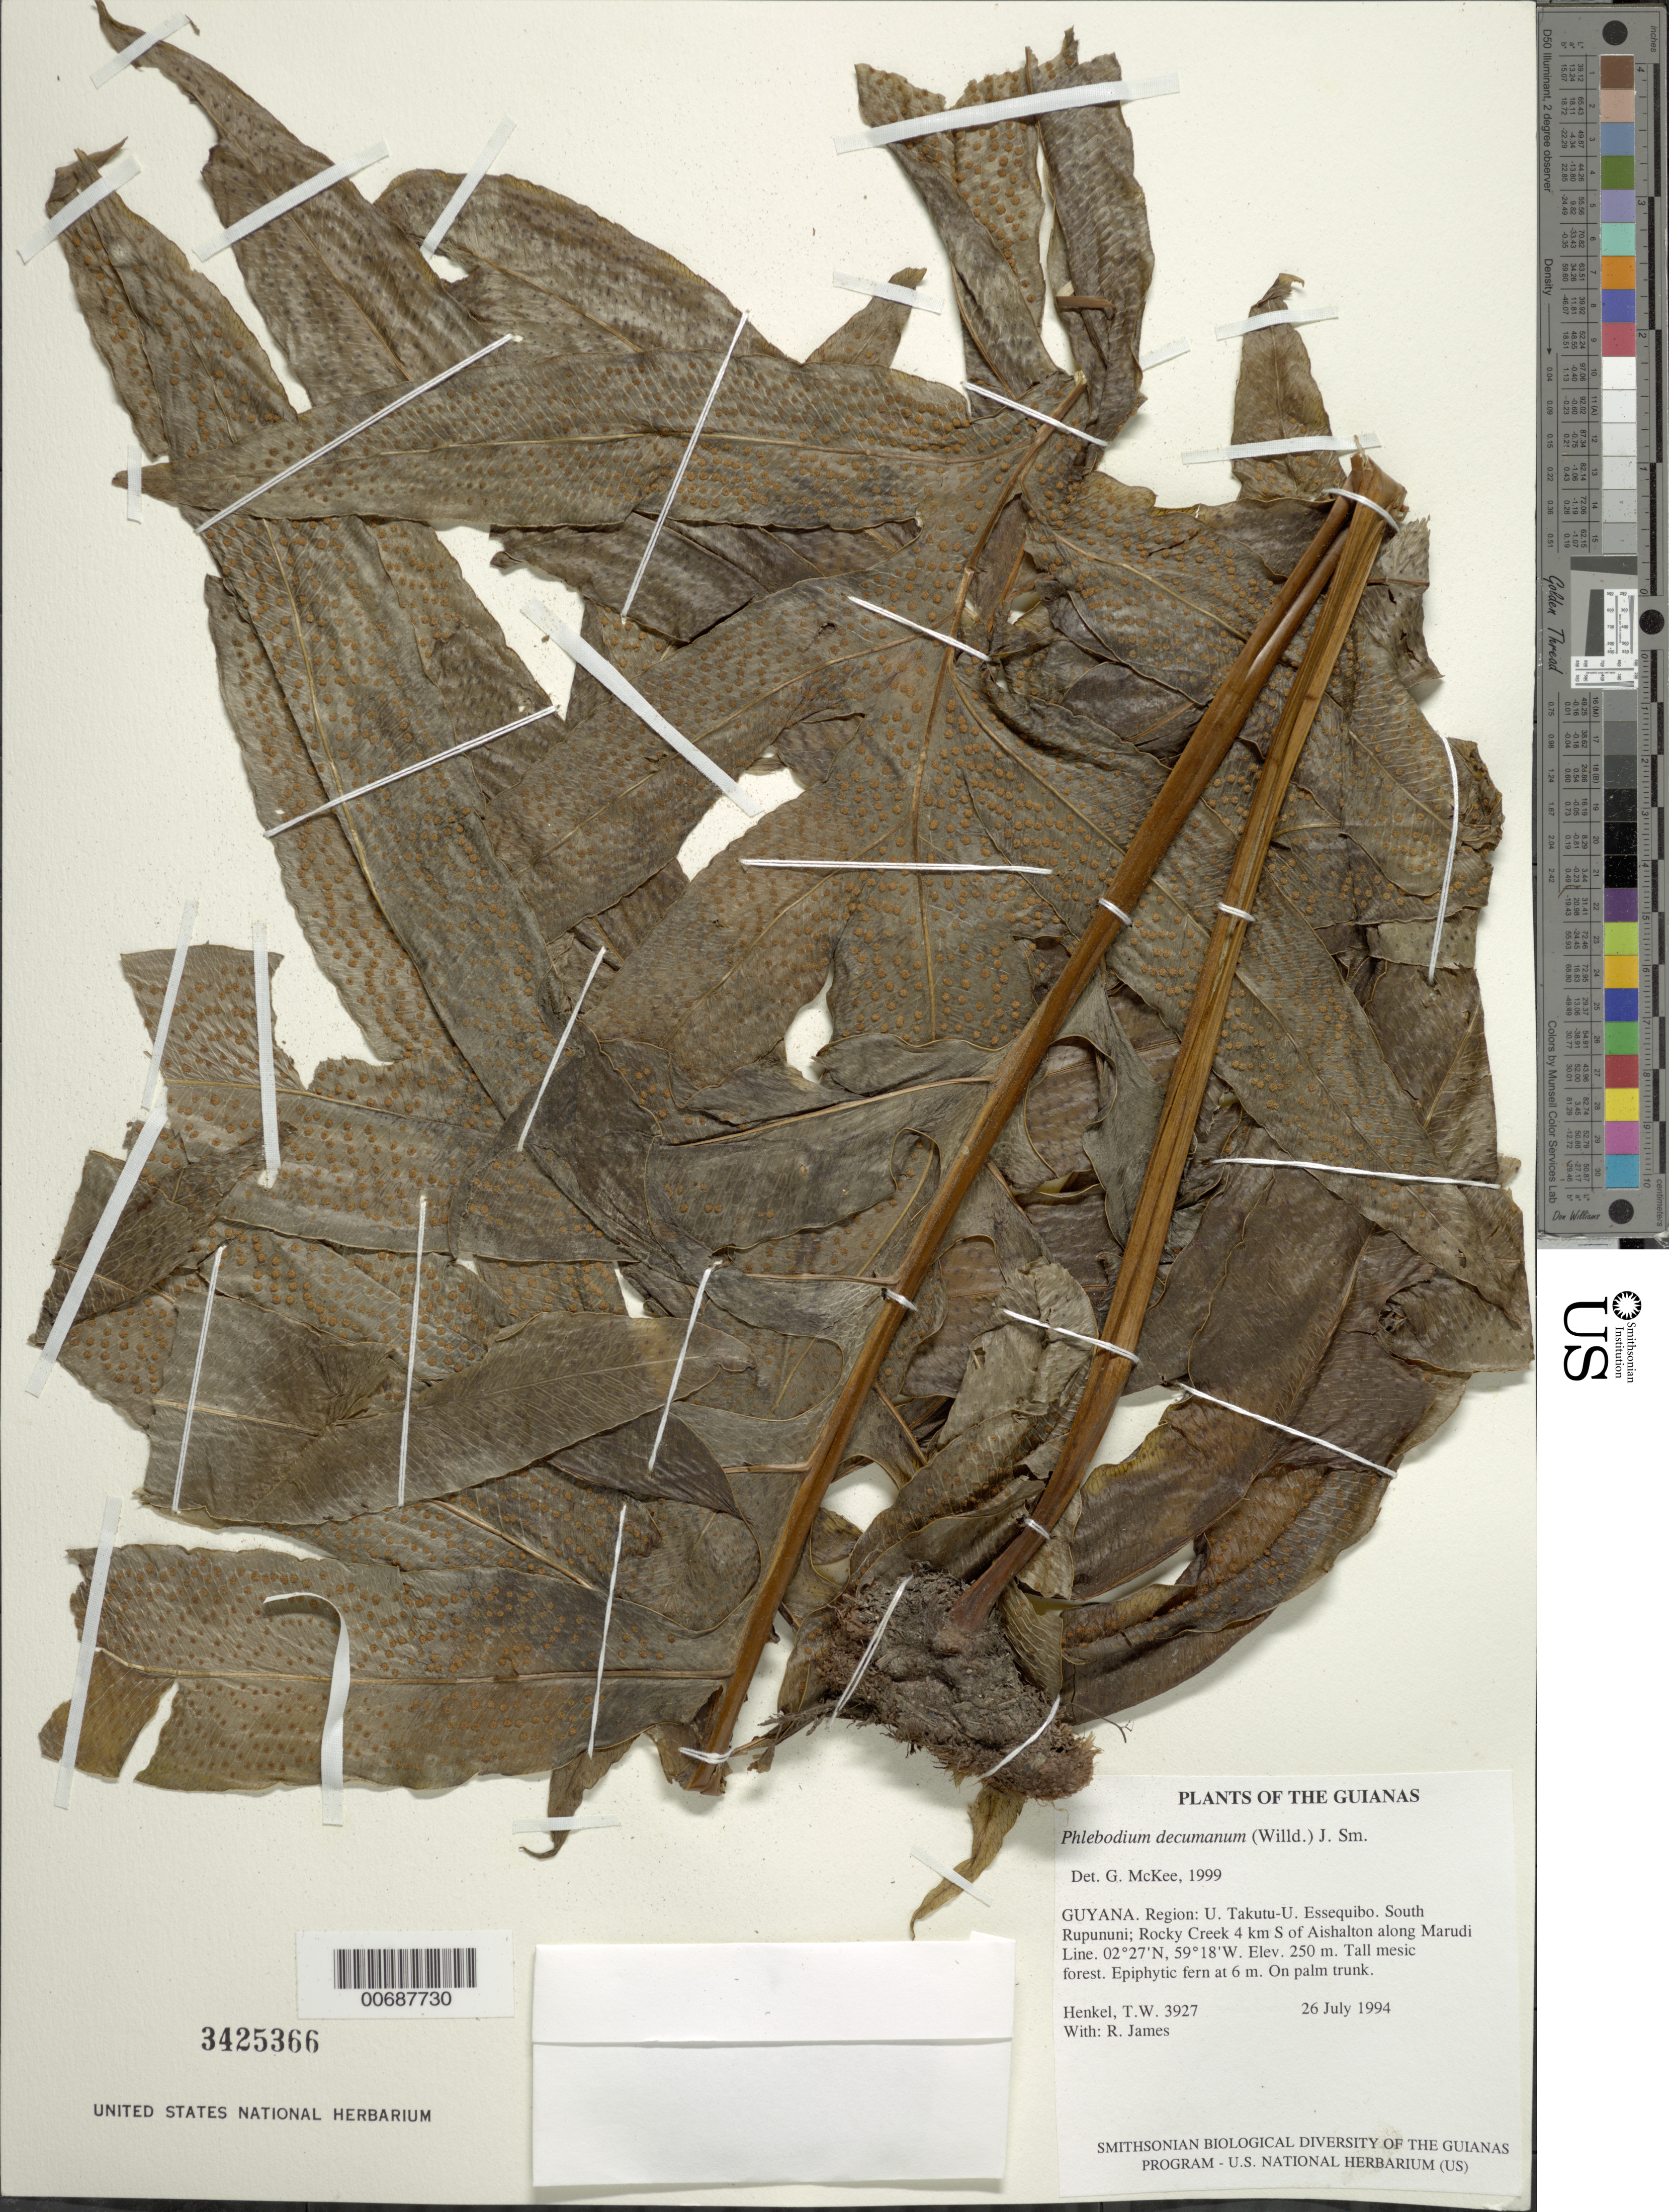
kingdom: Plantae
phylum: Tracheophyta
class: Polypodiopsida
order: Polypodiales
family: Polypodiaceae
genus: Phlebodium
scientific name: Phlebodium decumanum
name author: (Willd.) J. Sm.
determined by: McKee, G. S., (US), NMNH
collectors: T. Henkel & R. James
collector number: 3927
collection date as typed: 26 July 1994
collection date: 1994-07-26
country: Guyana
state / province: U. Takutu-U. Essequibo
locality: South Rupununi; Rocky Creek 4 km S of Aishalton along Marudi Line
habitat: Tall mesic forest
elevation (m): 250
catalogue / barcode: US 3425366